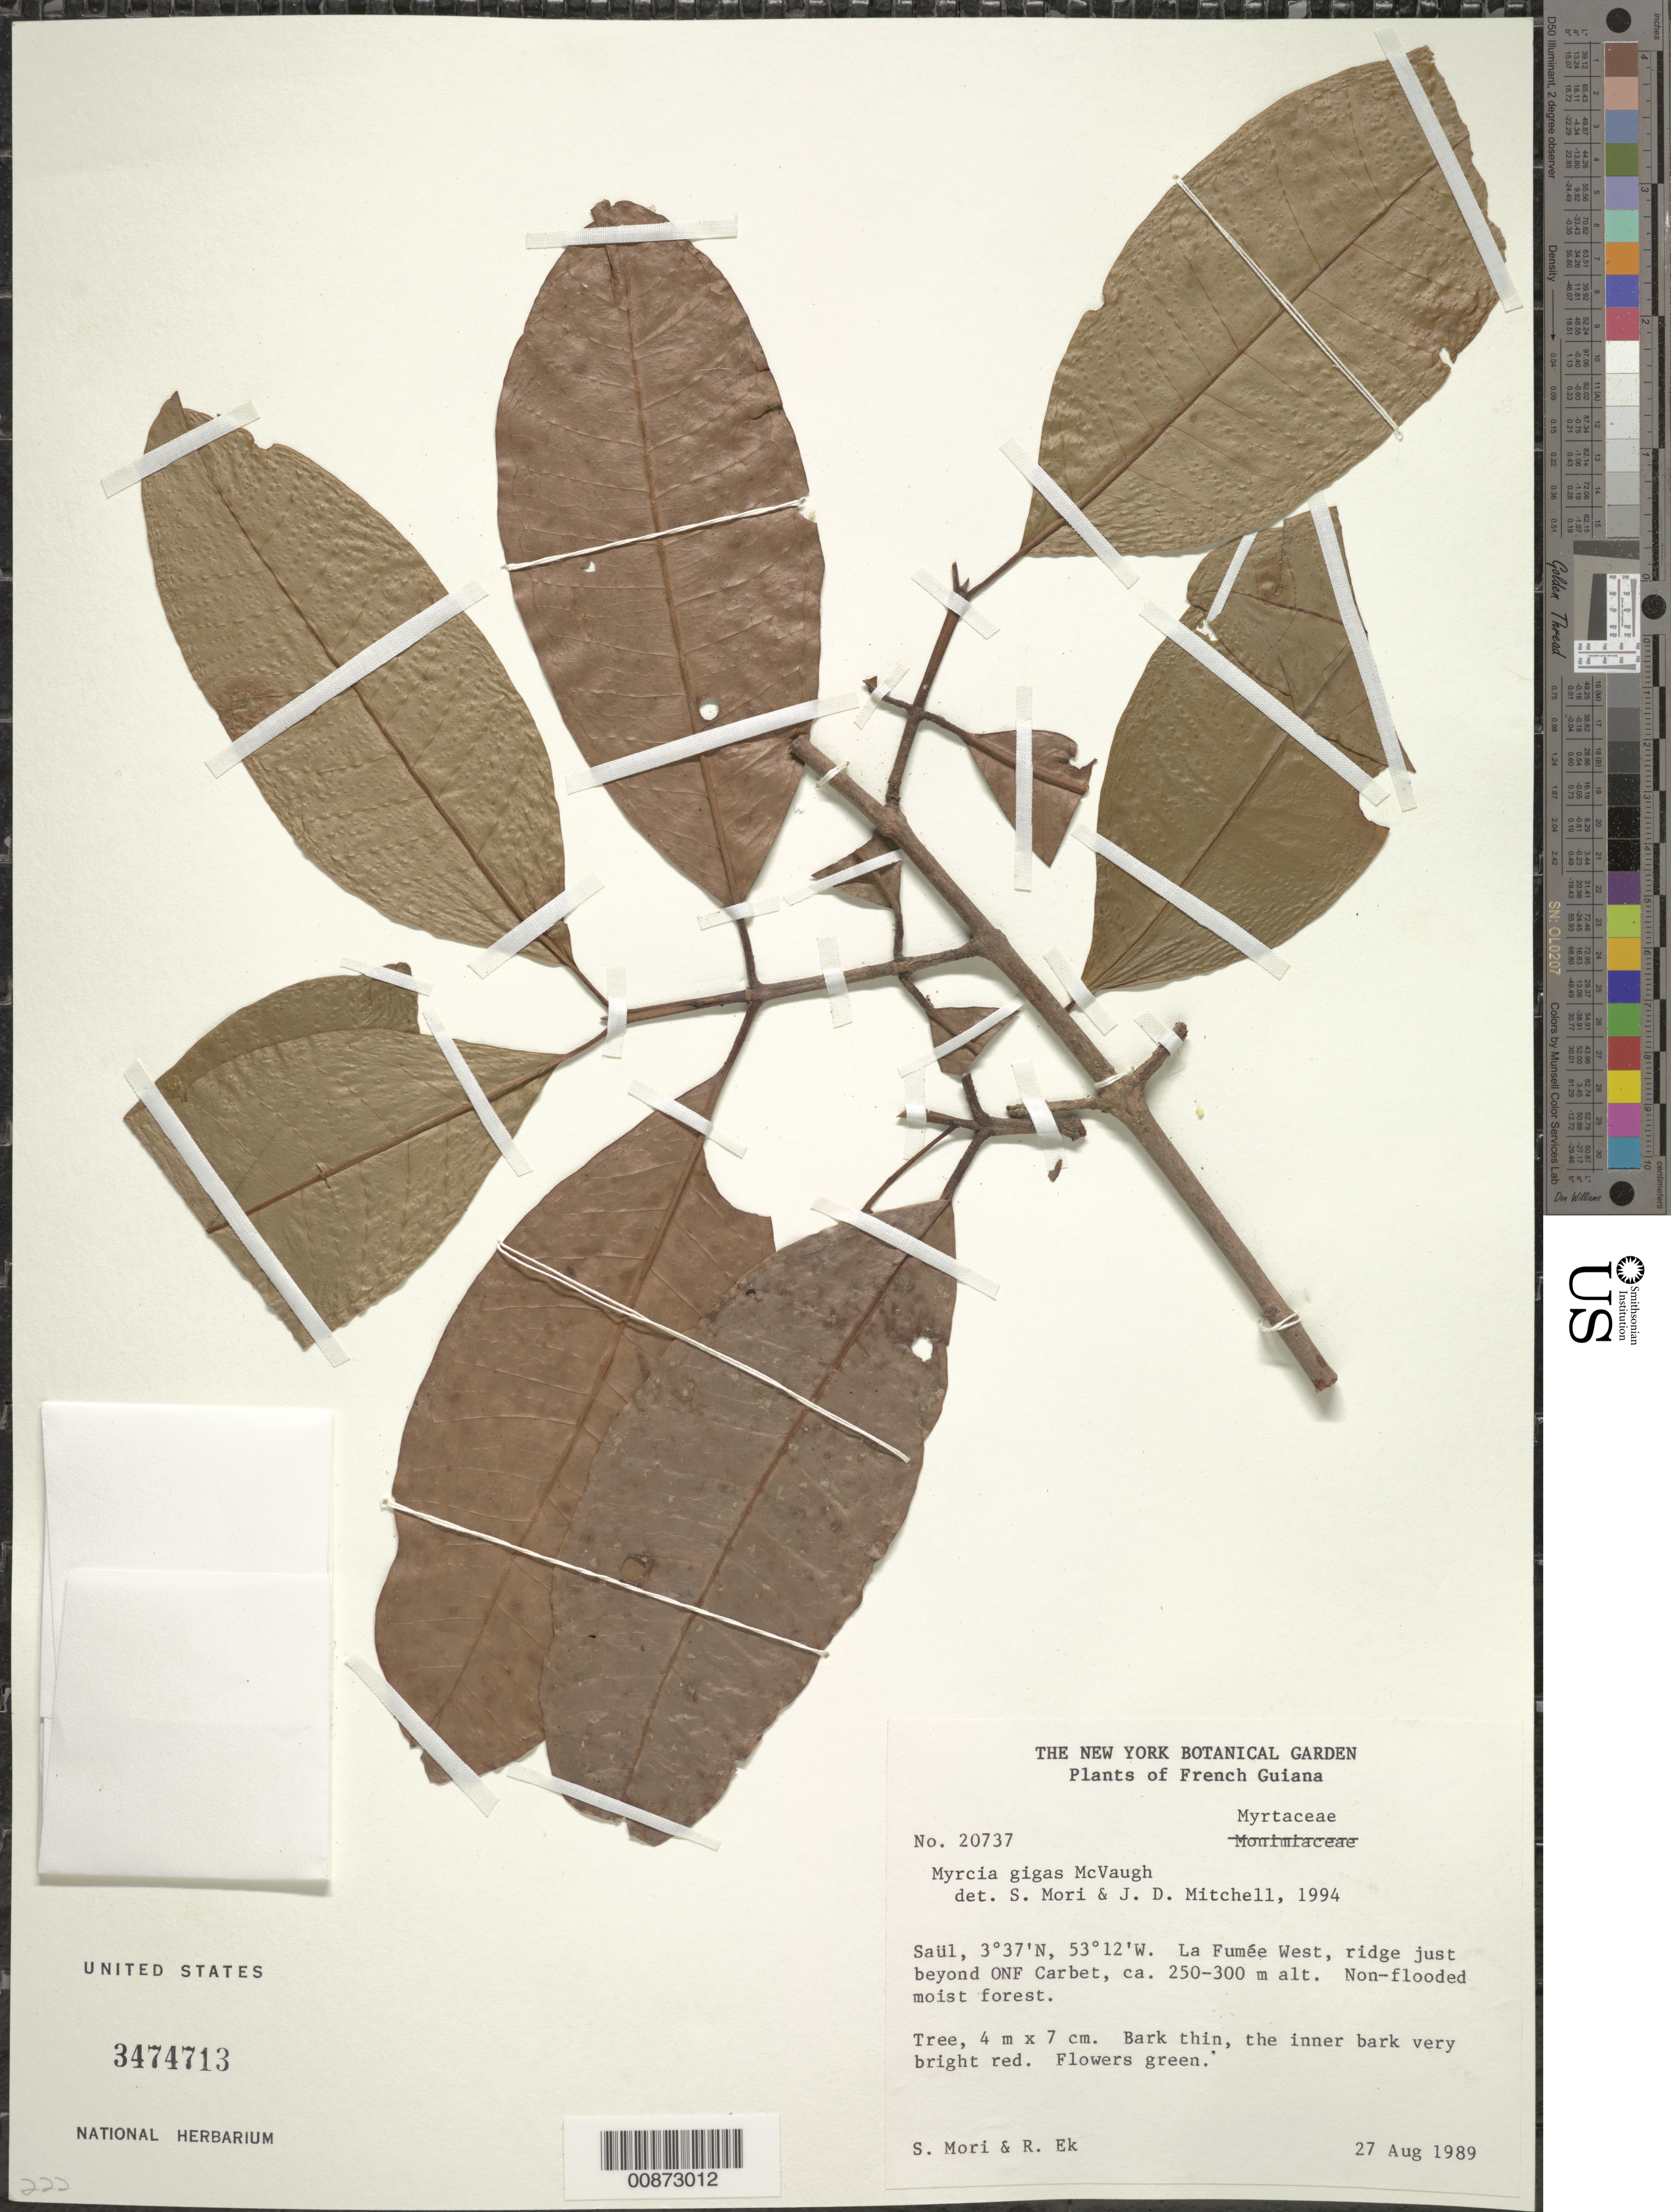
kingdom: Plantae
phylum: Tracheophyta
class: Magnoliopsida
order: Myrtales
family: Myrtaceae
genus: Myrcia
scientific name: Myrcia gigas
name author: McVaugh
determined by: Mori, Scott A.; Mitchell, John D.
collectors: S. Mori & R. C. Ek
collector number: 20737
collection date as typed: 27-Aug-89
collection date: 1989-08-27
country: French Guiana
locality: Saül, La Fumée West, ridge just beyond ONF Carbet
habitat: Non-flooded moist forest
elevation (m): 250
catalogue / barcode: US 3474713